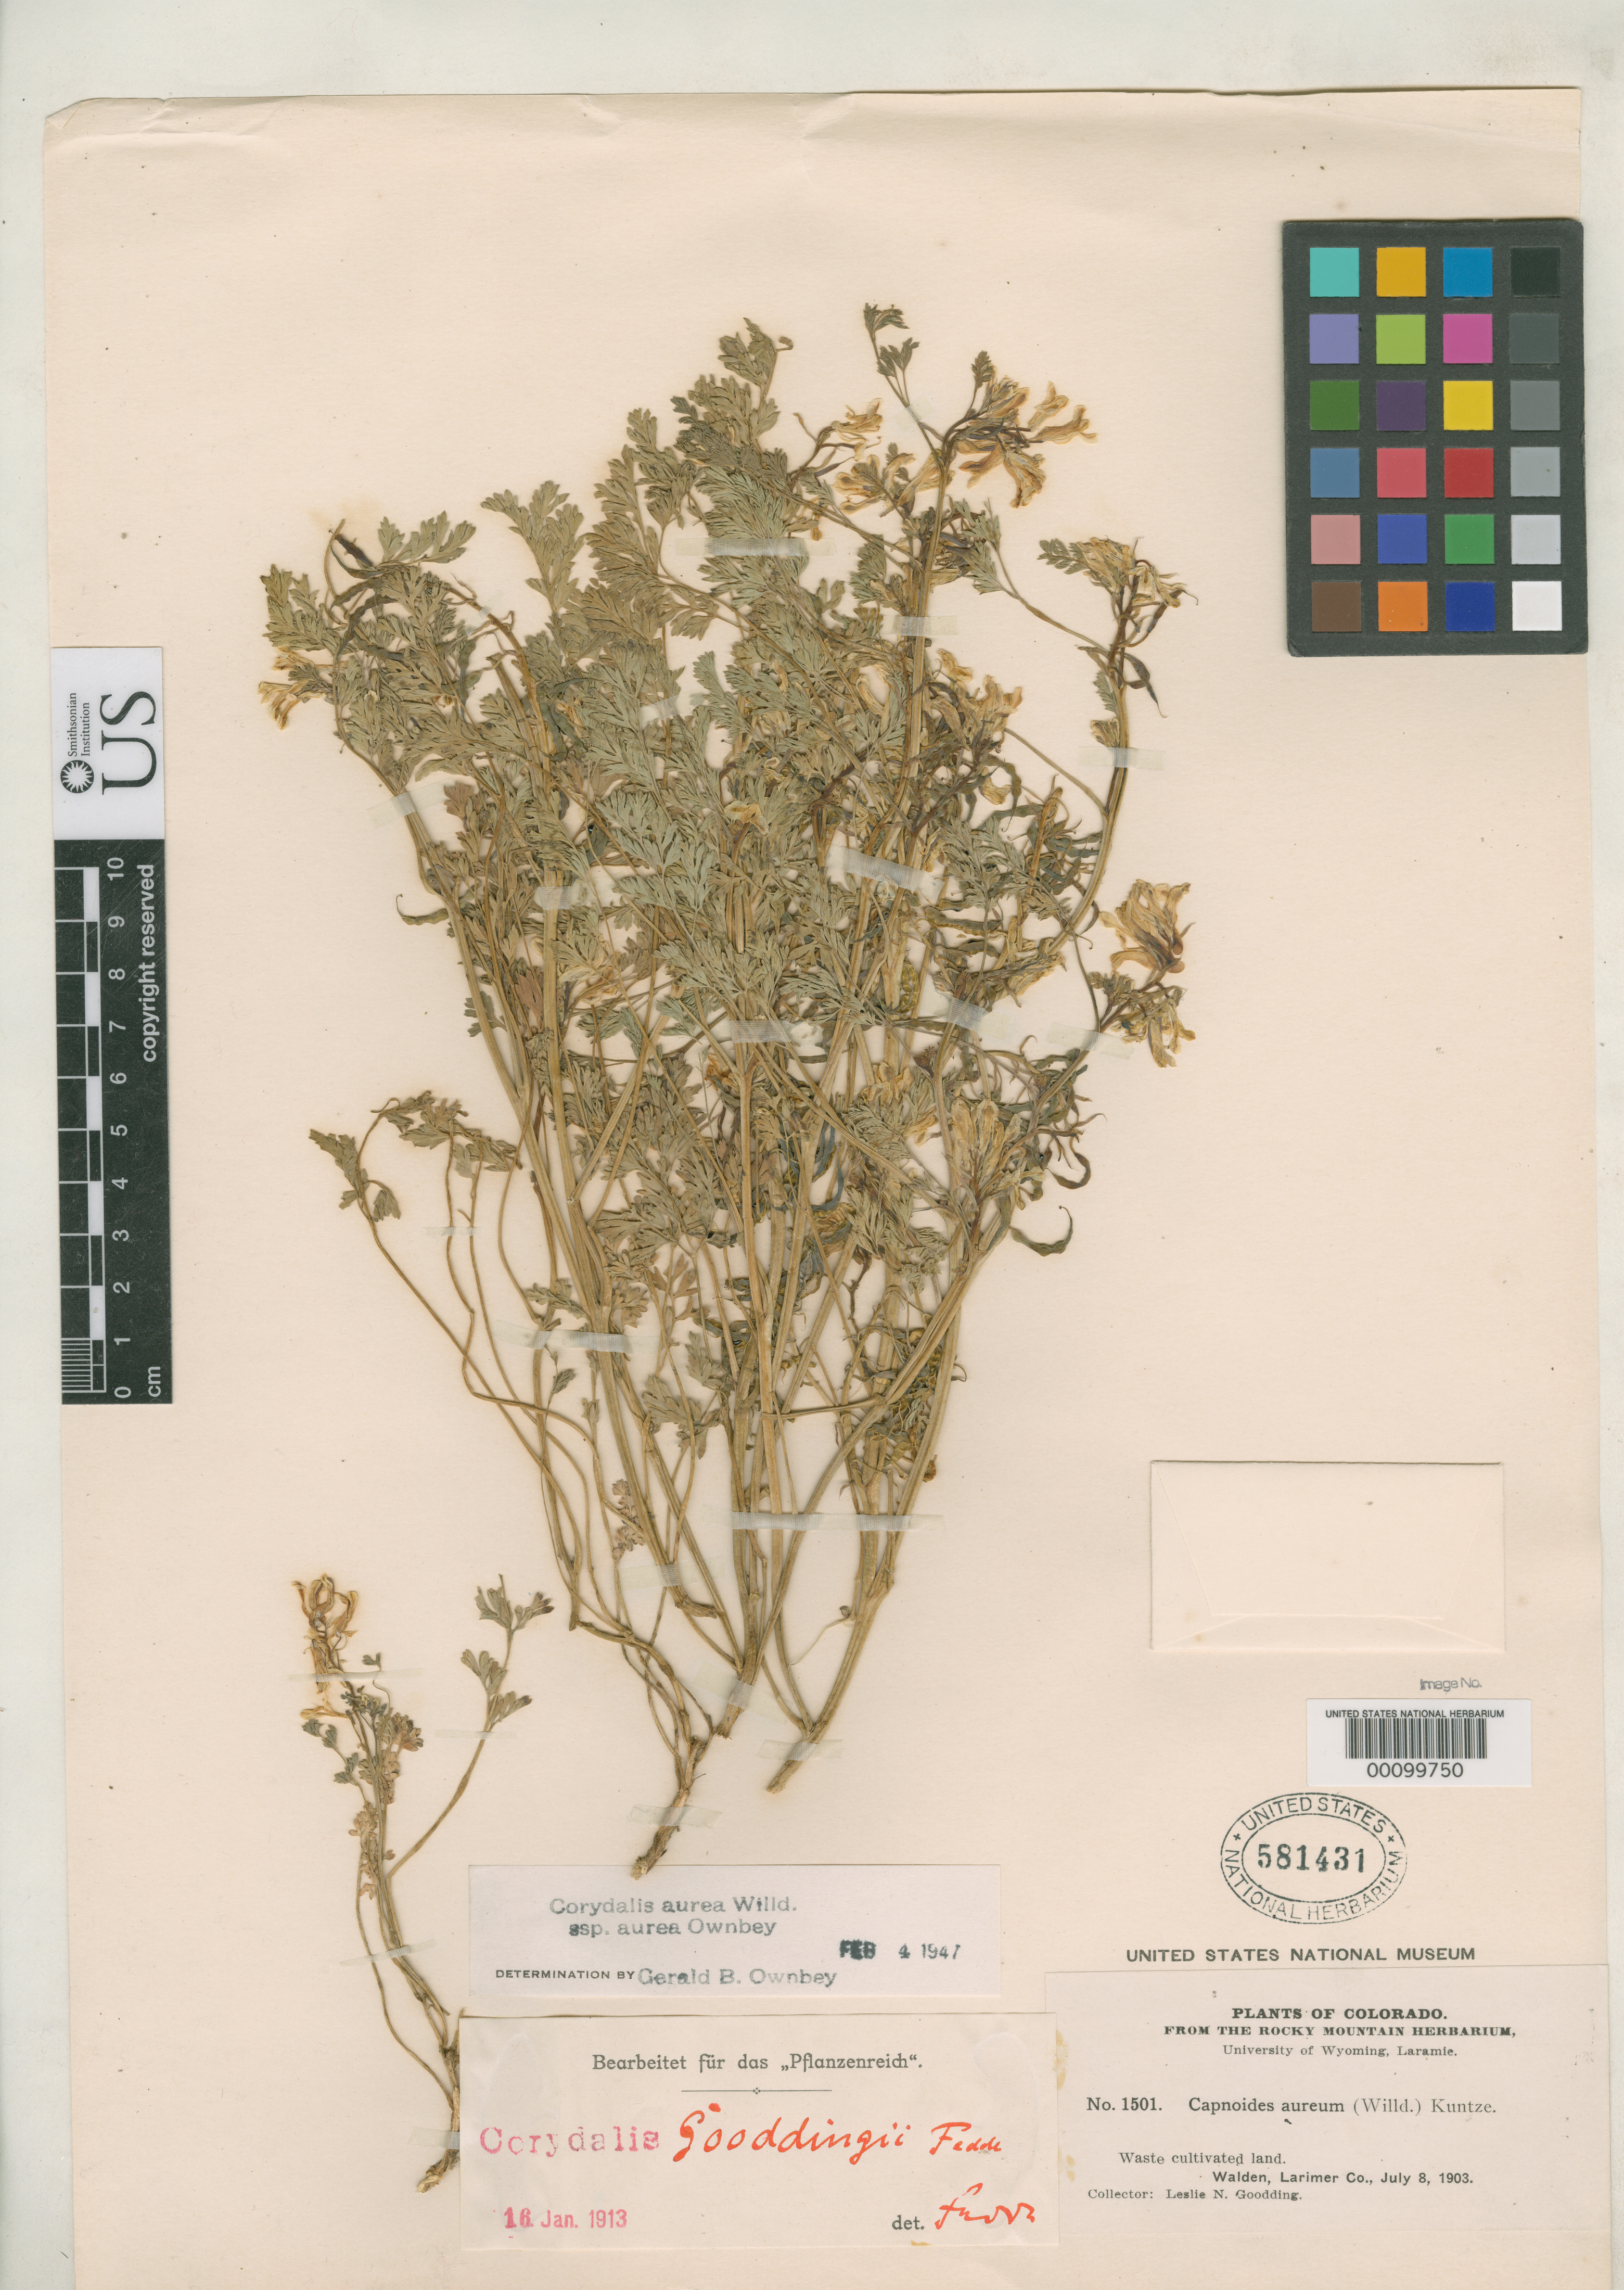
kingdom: Plantae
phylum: Tracheophyta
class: Magnoliopsida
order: Ranunculales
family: Papaveraceae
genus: Corydalis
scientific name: Corydalis gooddingii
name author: Fedde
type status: Isotype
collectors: L. N. Goodding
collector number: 1501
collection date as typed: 08 Jul 1903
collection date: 1903-07-08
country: United States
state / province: Colorado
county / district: Larimer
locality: Walden.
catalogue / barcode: US 581431